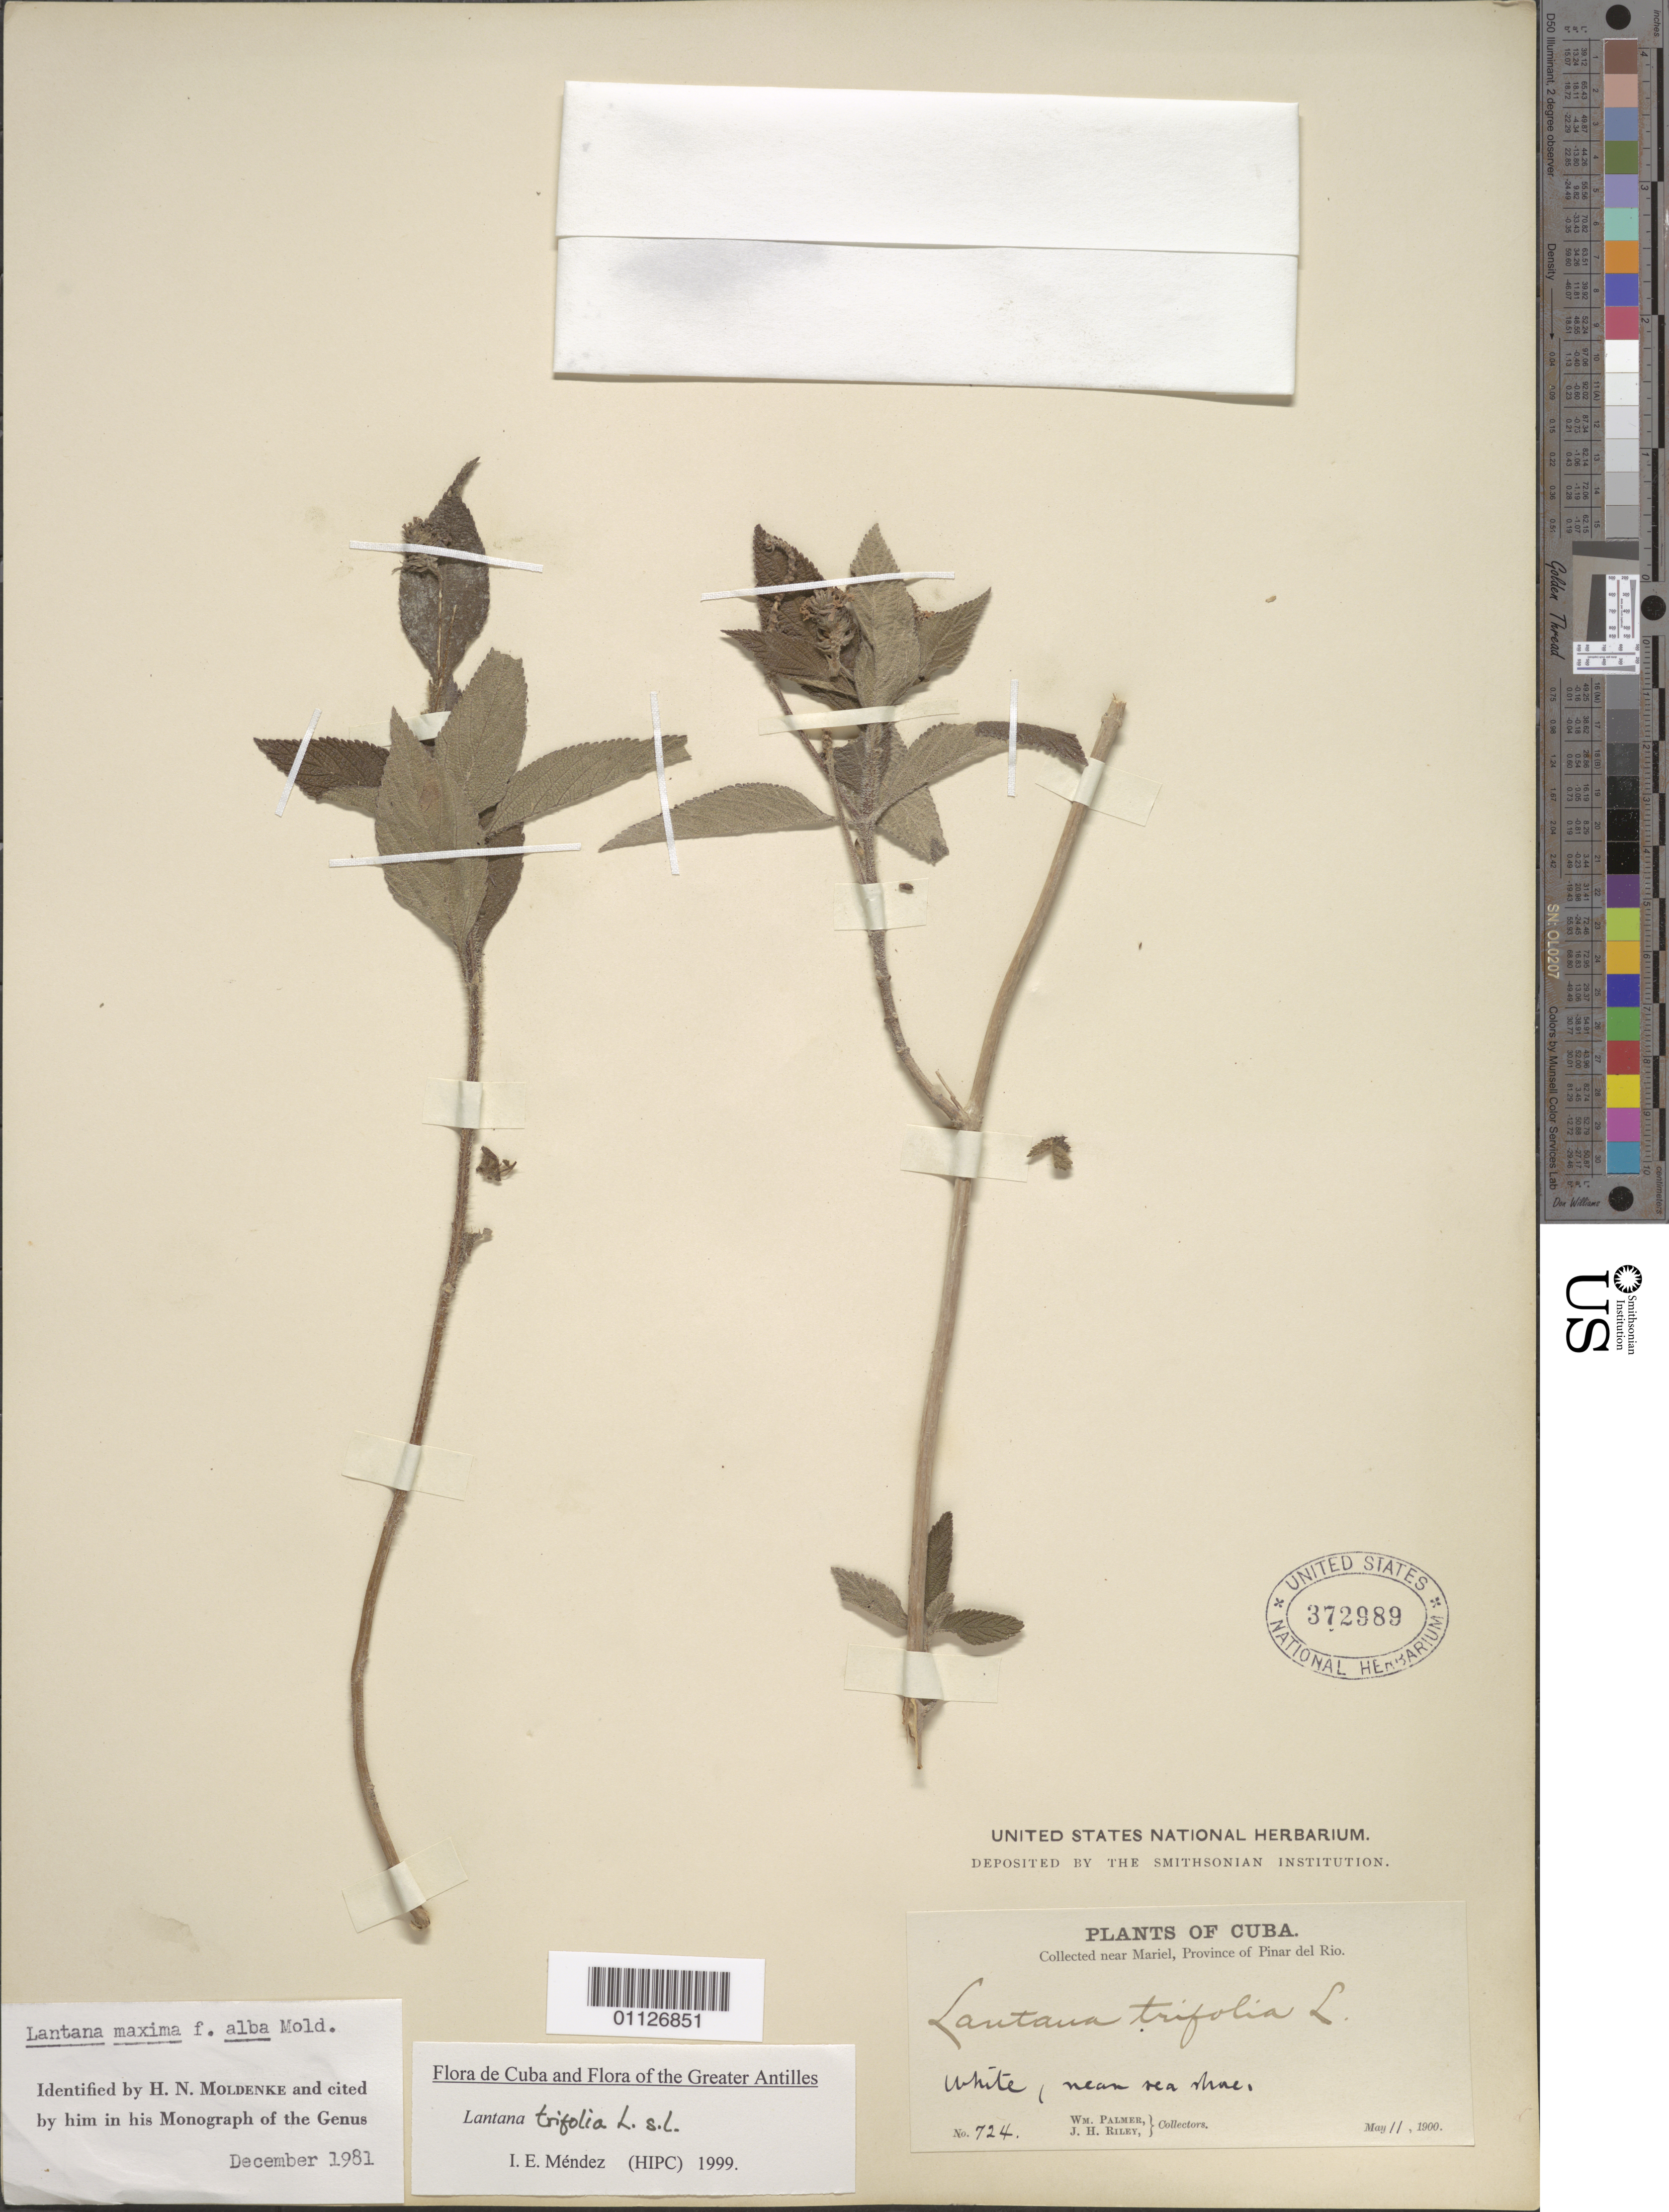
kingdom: Plantae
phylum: Tracheophyta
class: Magnoliopsida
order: Lamiales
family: Verbenaceae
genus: Lantana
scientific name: Lantana trifolia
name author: L.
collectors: W. Palmer & J. H. Riley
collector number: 724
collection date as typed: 11 May 1900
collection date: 1900-05-11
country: Cuba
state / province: Pinar del Rio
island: Cuba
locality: Mariel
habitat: near sea shore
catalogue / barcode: US 372989